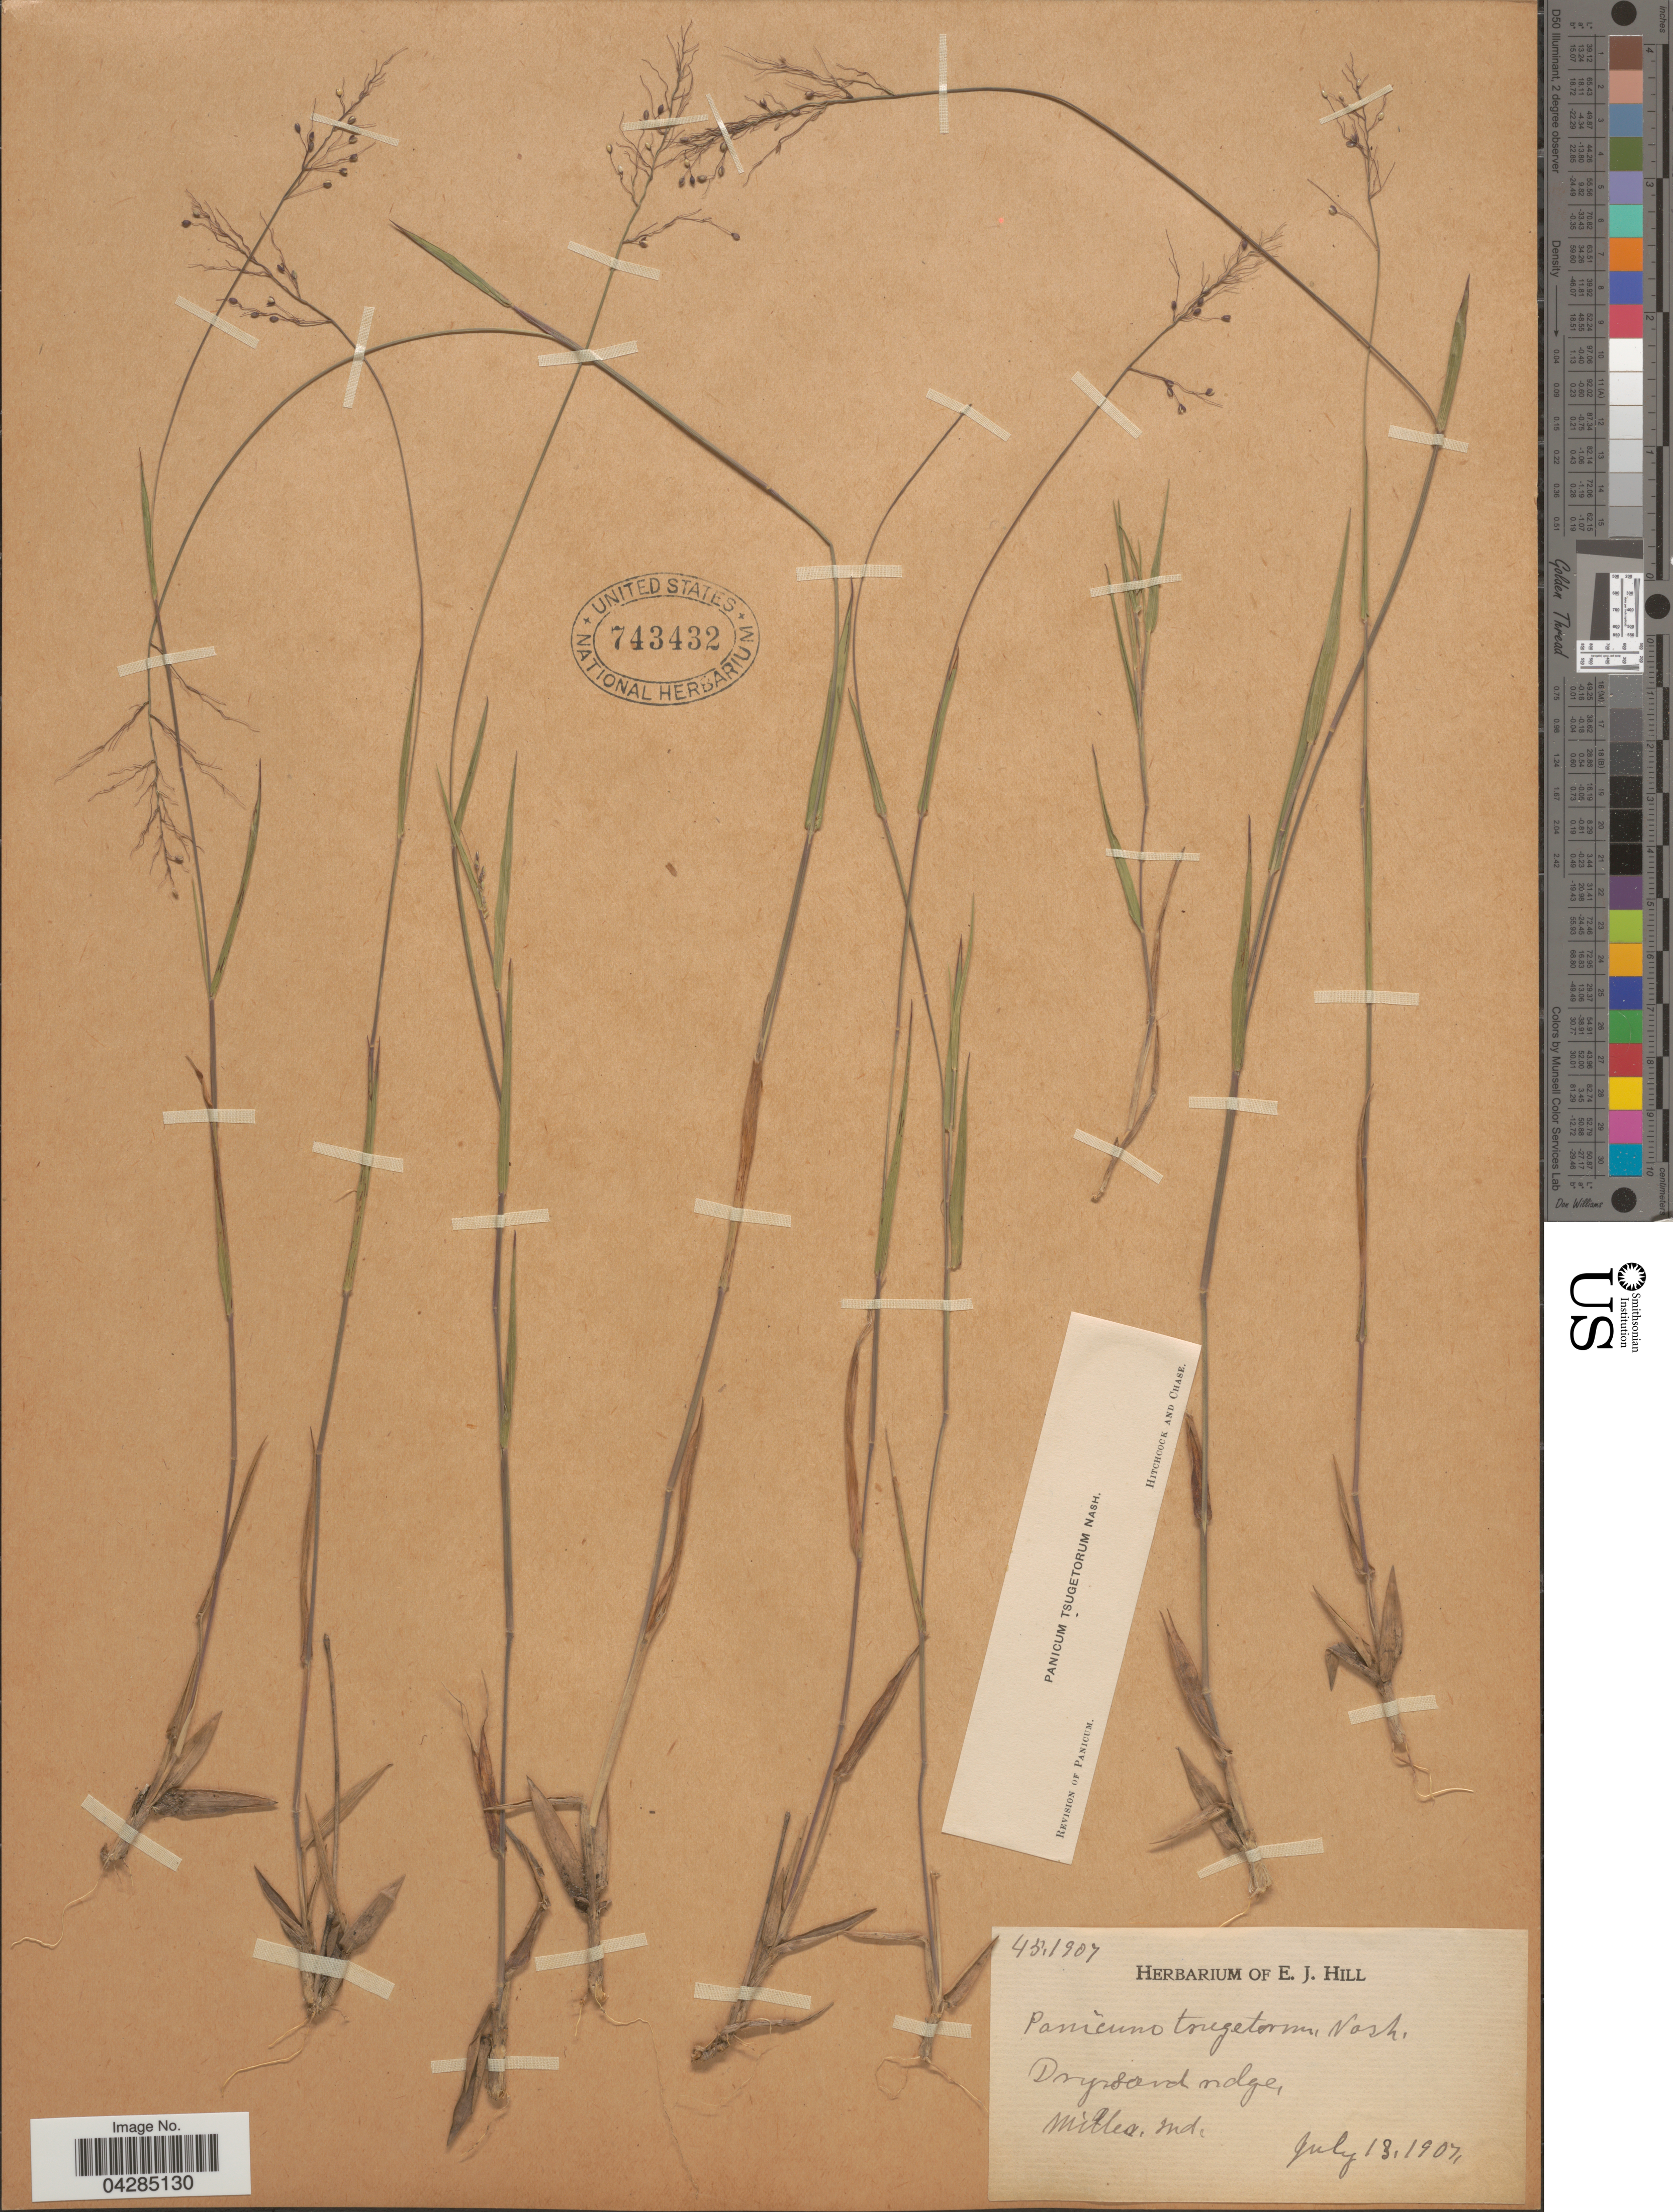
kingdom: Plantae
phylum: Tracheophyta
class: Liliopsida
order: Poales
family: Poaceae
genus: Dichanthelium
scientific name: Dichanthelium portoricense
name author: (Desv. ex Ham.) B.F. Hansen & Wunderlin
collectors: Ex herb. E. J. Hill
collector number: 45,1907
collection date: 1907-07-13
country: United States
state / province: Indiana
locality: Dry, sand ridge, Miller.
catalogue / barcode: US 743432